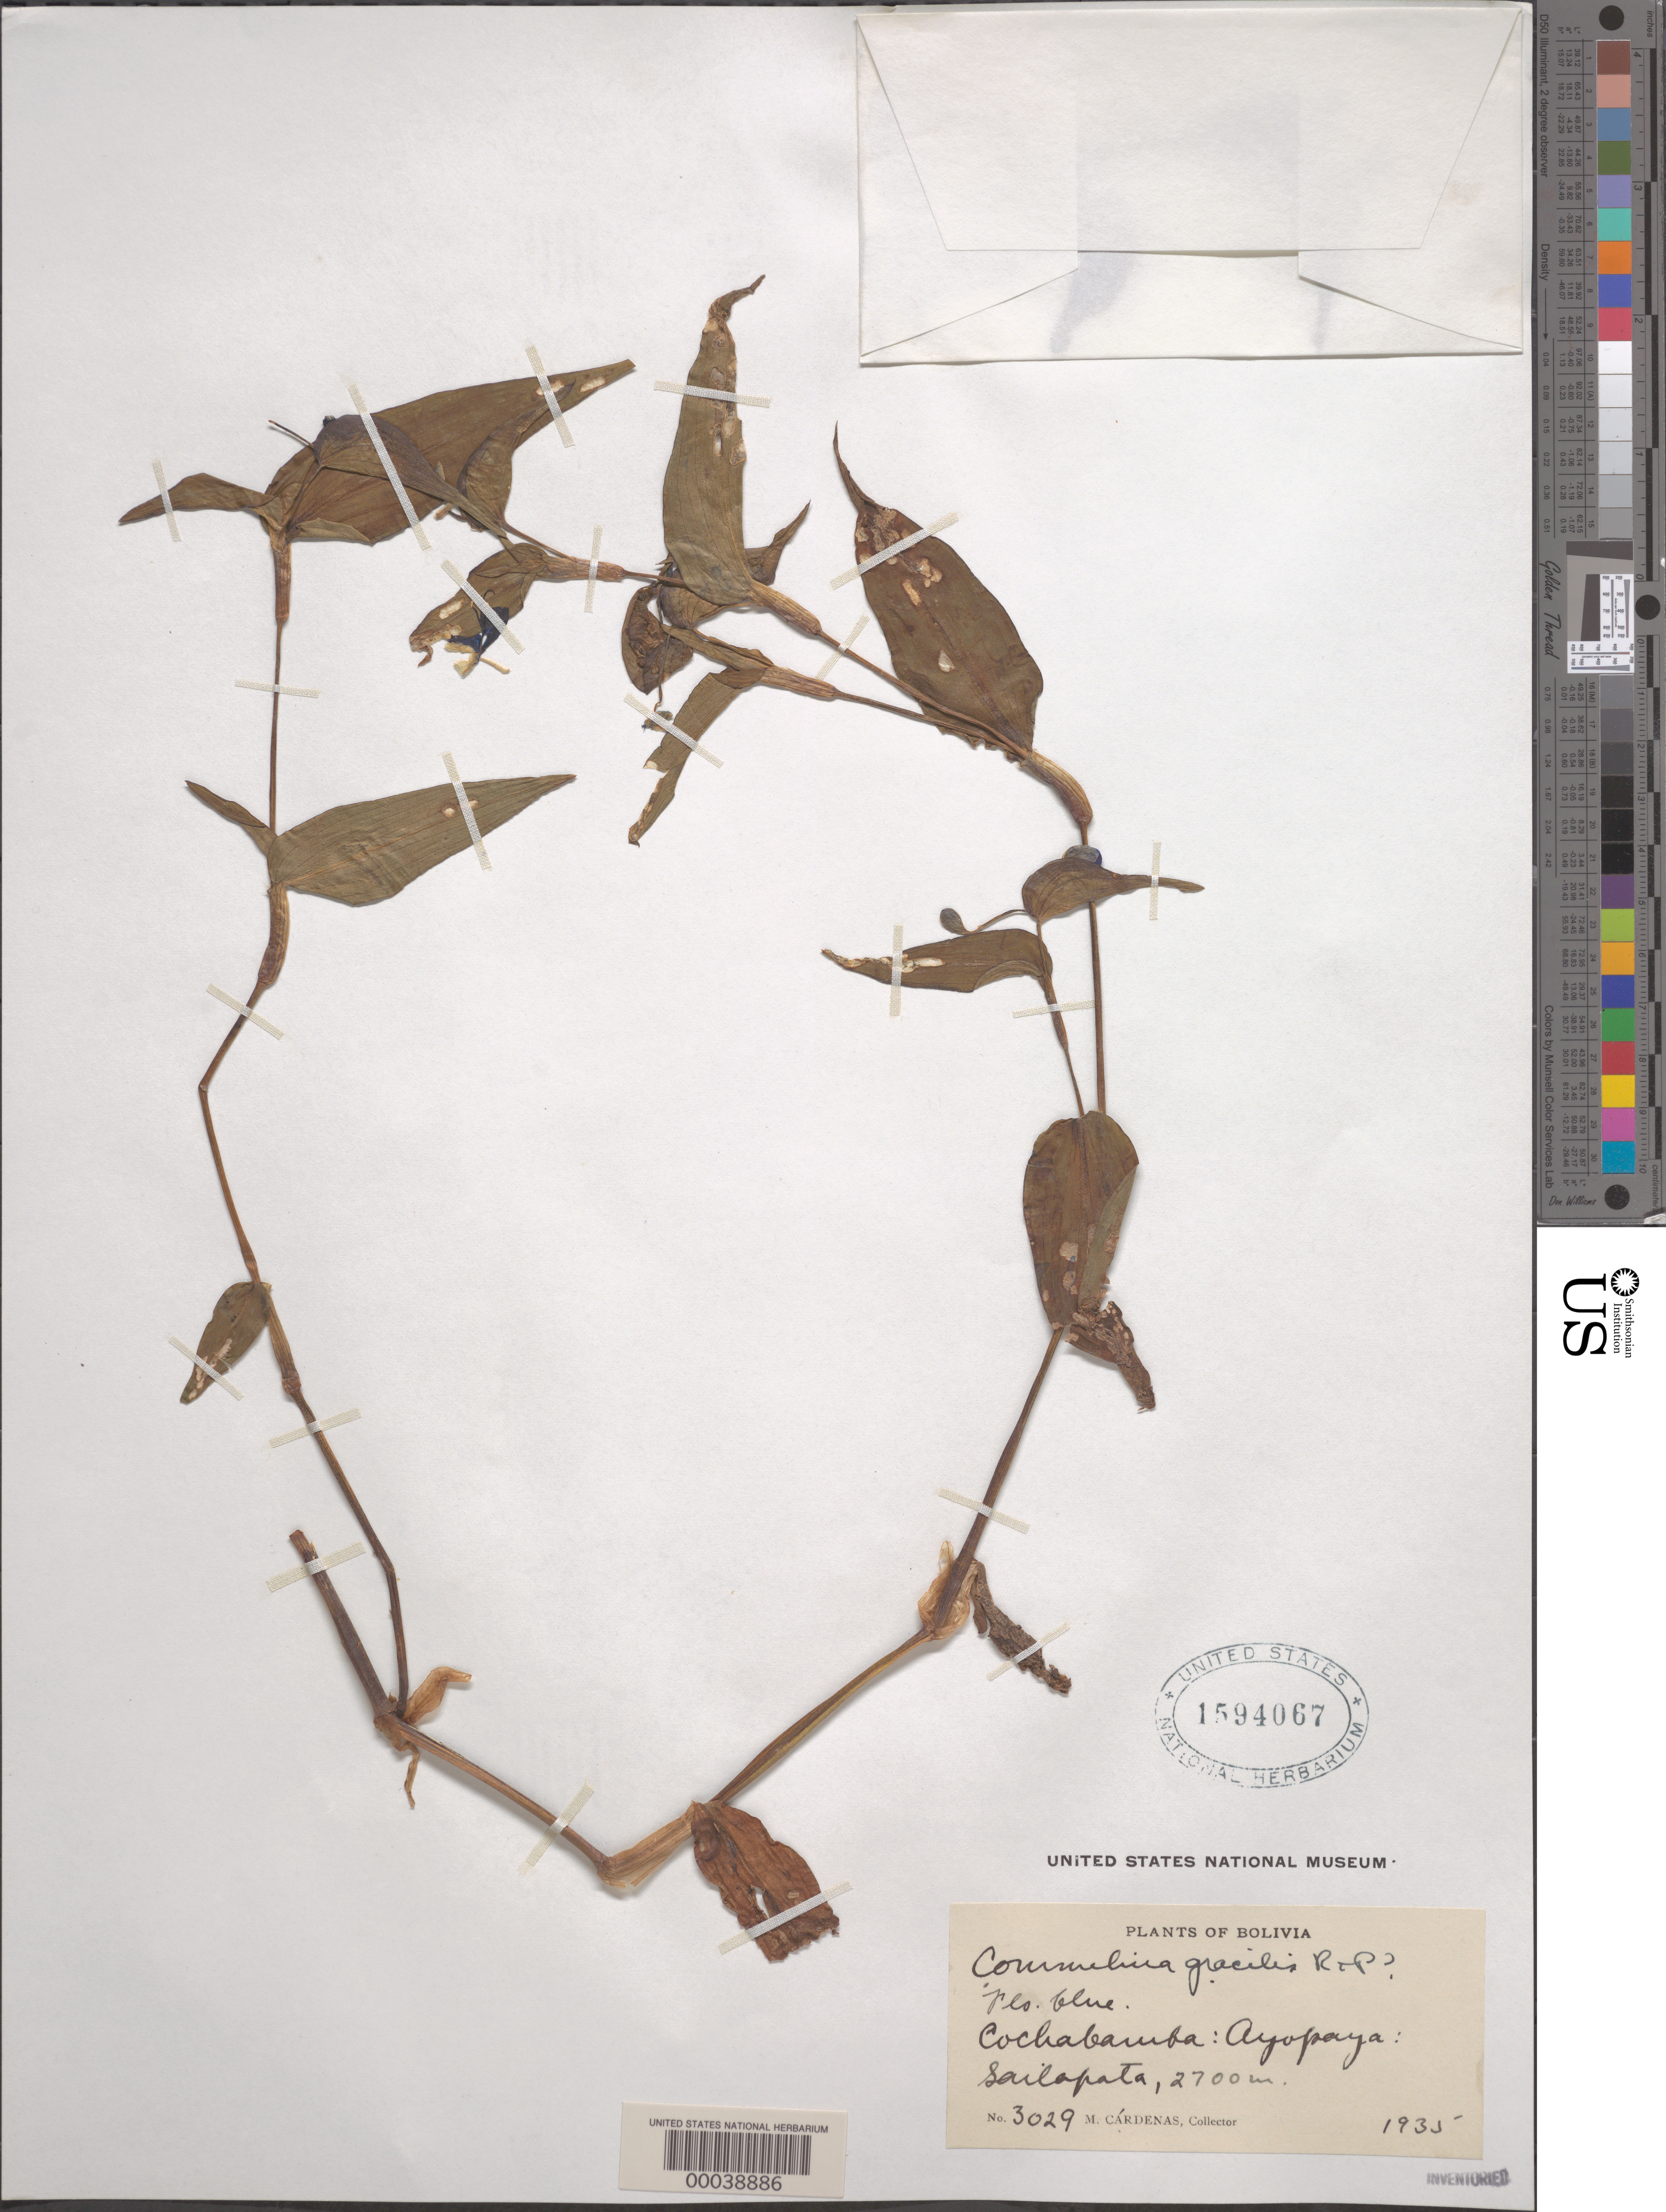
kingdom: Plantae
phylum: Tracheophyta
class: Liliopsida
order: Commelinales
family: Commelinaceae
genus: Commelina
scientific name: Commelina quitensis var. mandonii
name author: C.B. Clarke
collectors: M. Cárdenas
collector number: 3029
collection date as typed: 1935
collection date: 1935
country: Bolivia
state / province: Cochabamba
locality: Ayopaya; Sailapata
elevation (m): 2700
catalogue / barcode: US 1594067